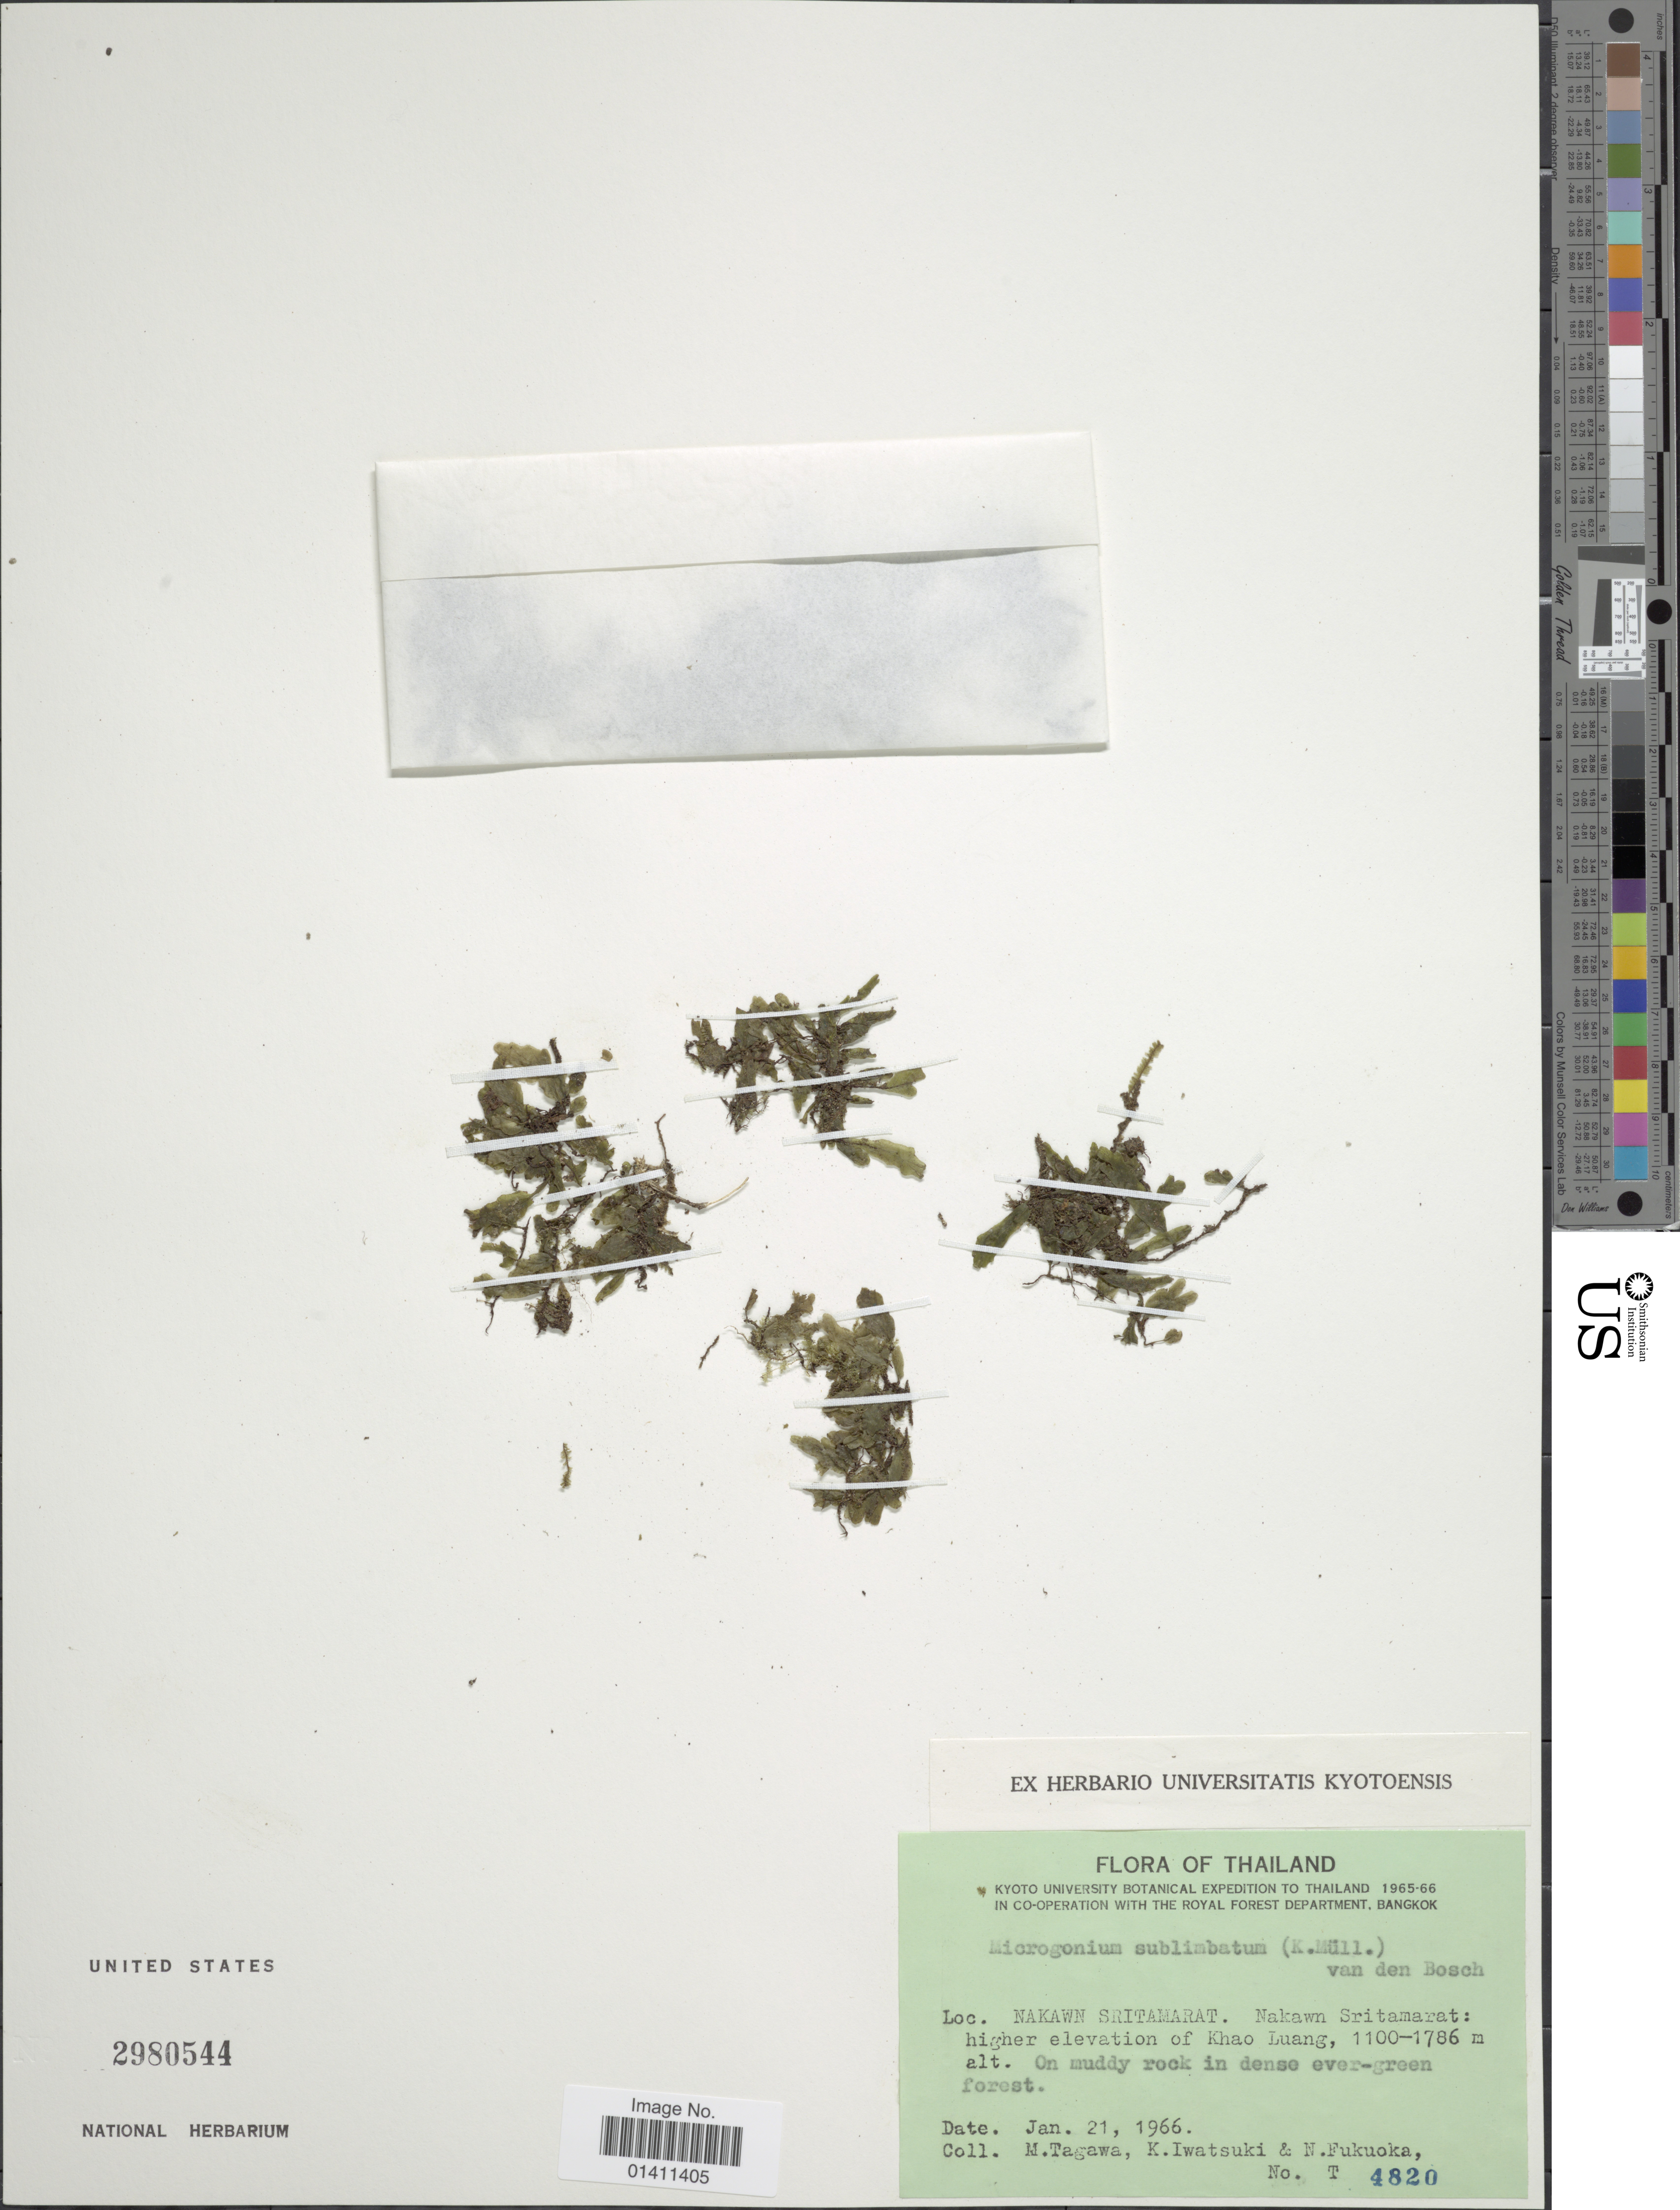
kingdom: Plantae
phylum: Tracheophyta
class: Polypodiopsida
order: Hymenophyllales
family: Hymenophyllaceae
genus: Didymoglossum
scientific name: Didymoglossum sublimbatum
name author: (K. Müller) Ebihara & K. Iwats.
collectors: M. Tagawa, K. Iwatsuki & N. Fukuoka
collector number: T4820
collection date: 1966-01-21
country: Thailand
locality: Nakawn Sritamarat: higher elevation of Khao Luang.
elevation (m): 1100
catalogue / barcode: US 2980544